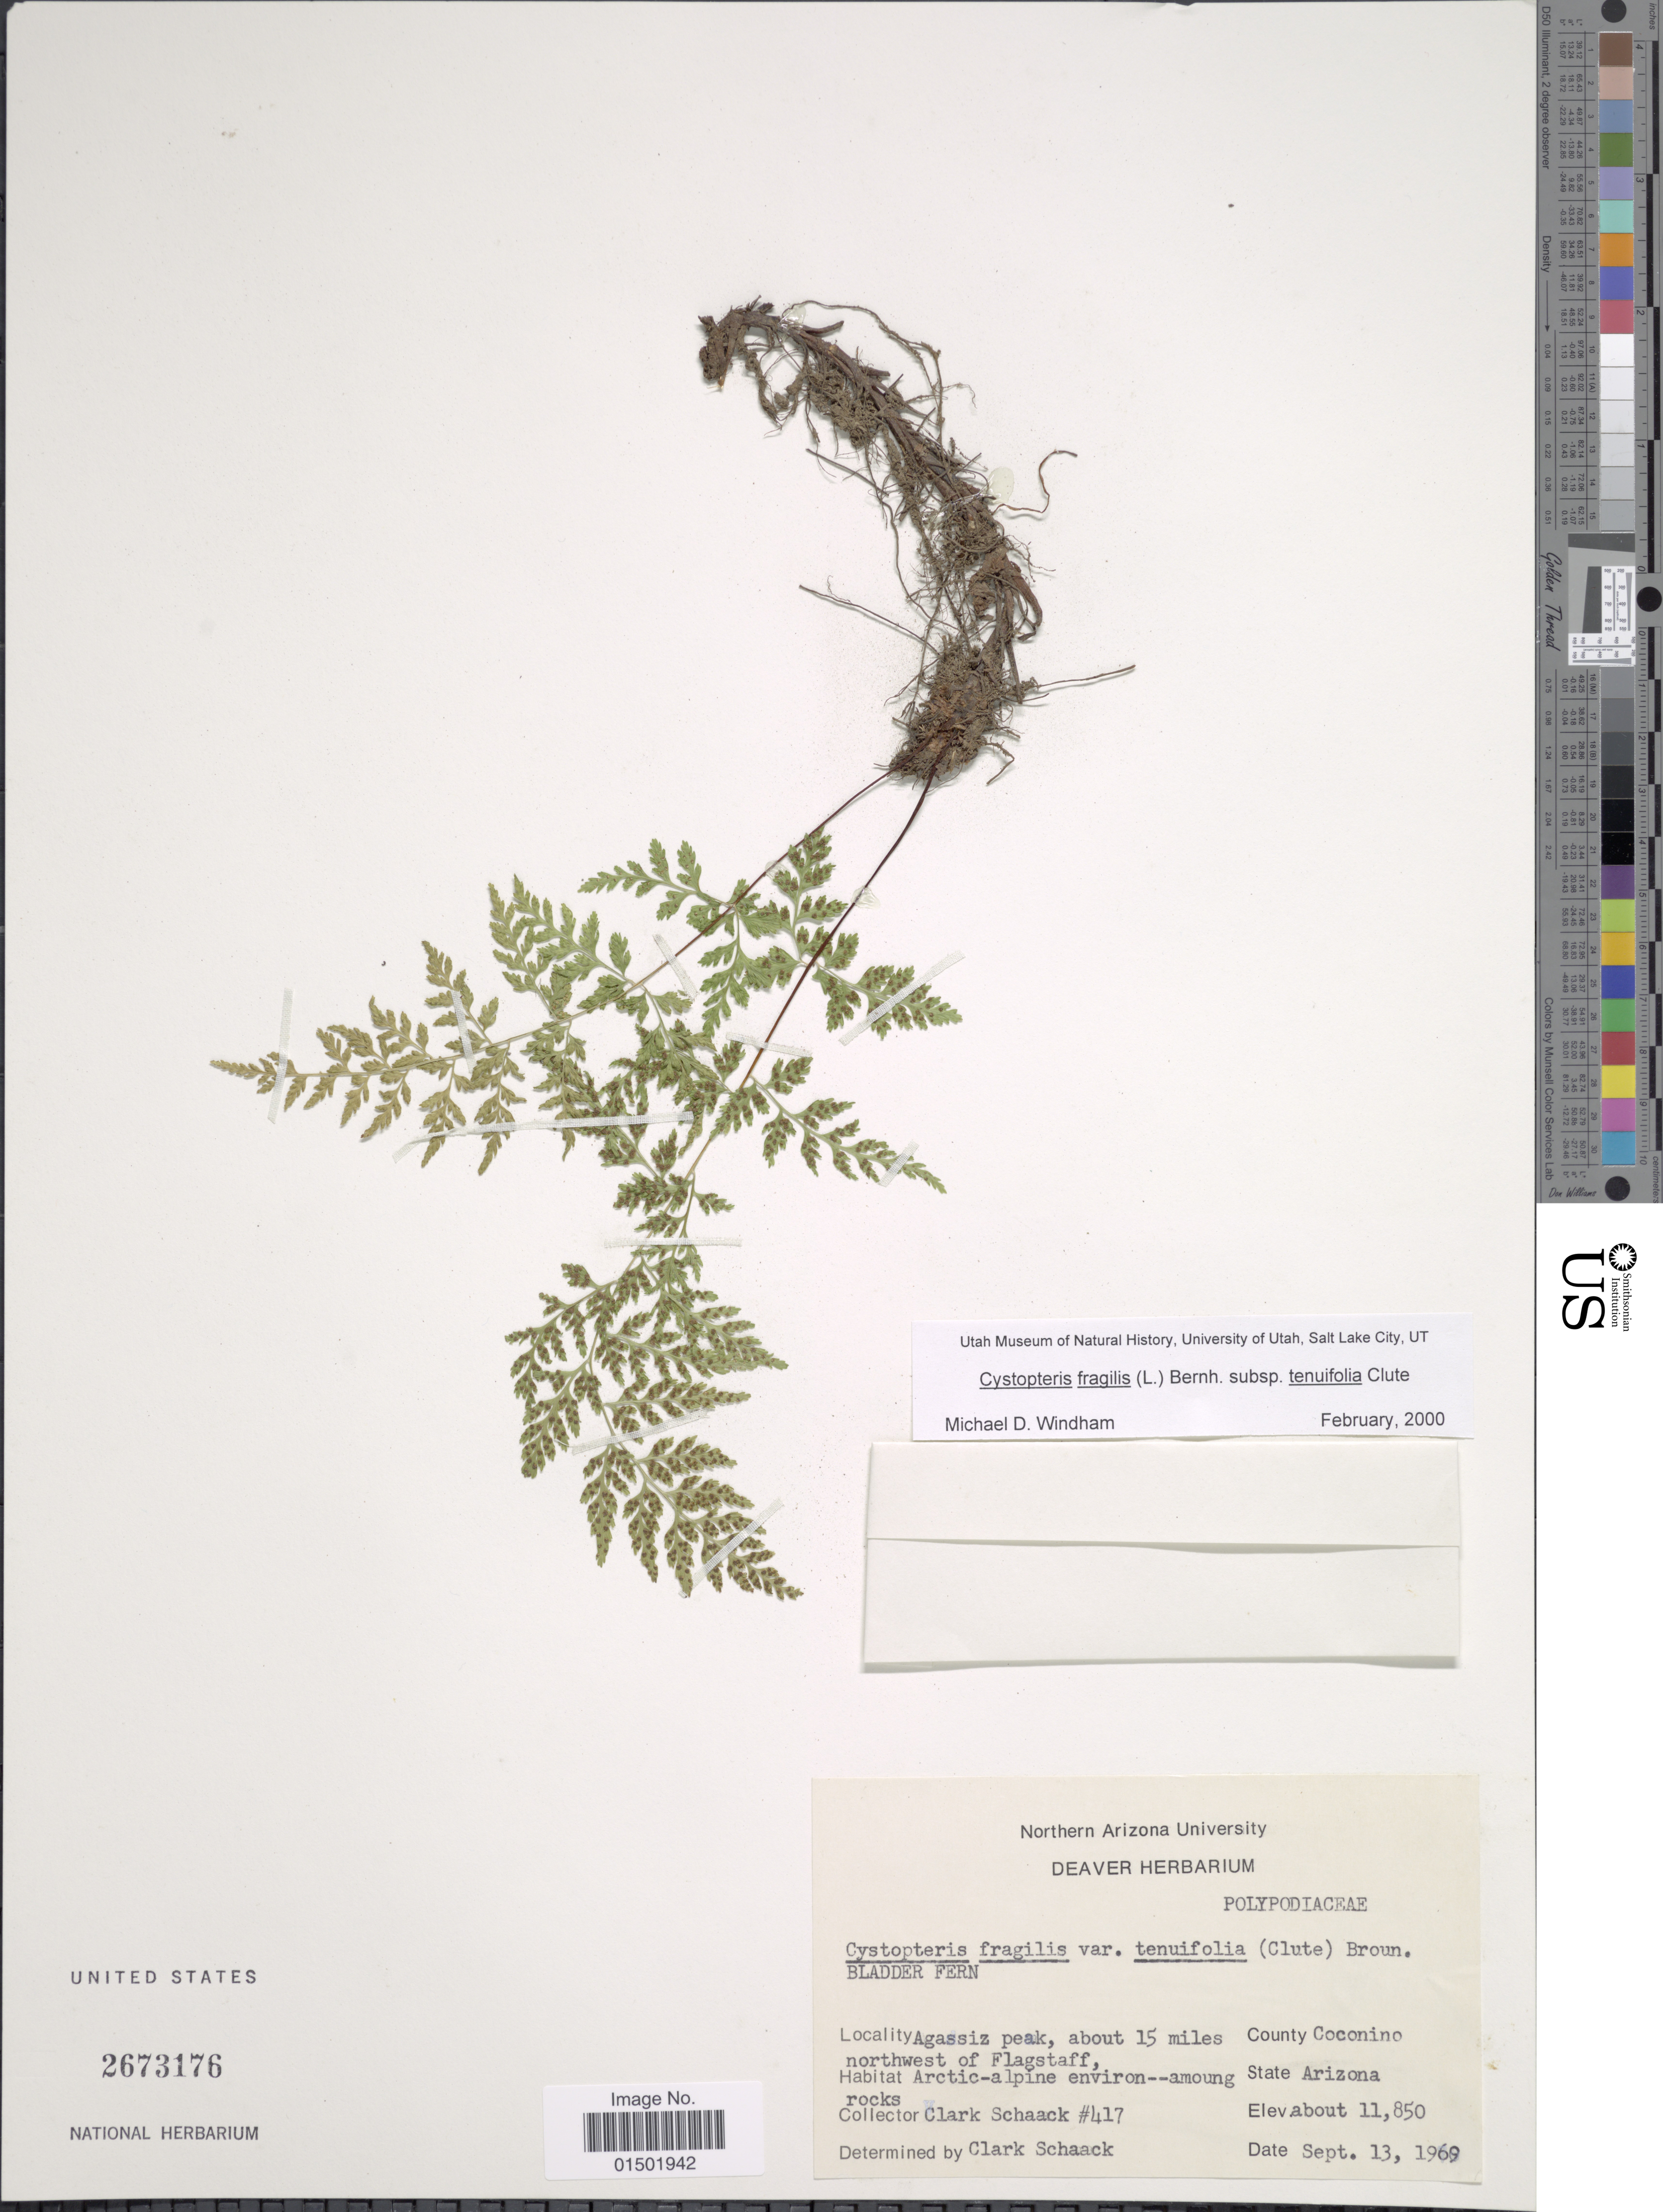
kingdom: Plantae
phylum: Tracheophyta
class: Polypodiopsida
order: Polypodiales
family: Cystopteridaceae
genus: Cystopteris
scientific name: Cystopteris fragilis var. tenuifolia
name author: (Clute) M. Broun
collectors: C. G. Schaack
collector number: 417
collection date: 1969-09-13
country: United States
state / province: Arizona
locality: Agassiz peak, about 15 miles northwest of Flagstaff. County Coconino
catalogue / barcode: US 2673176